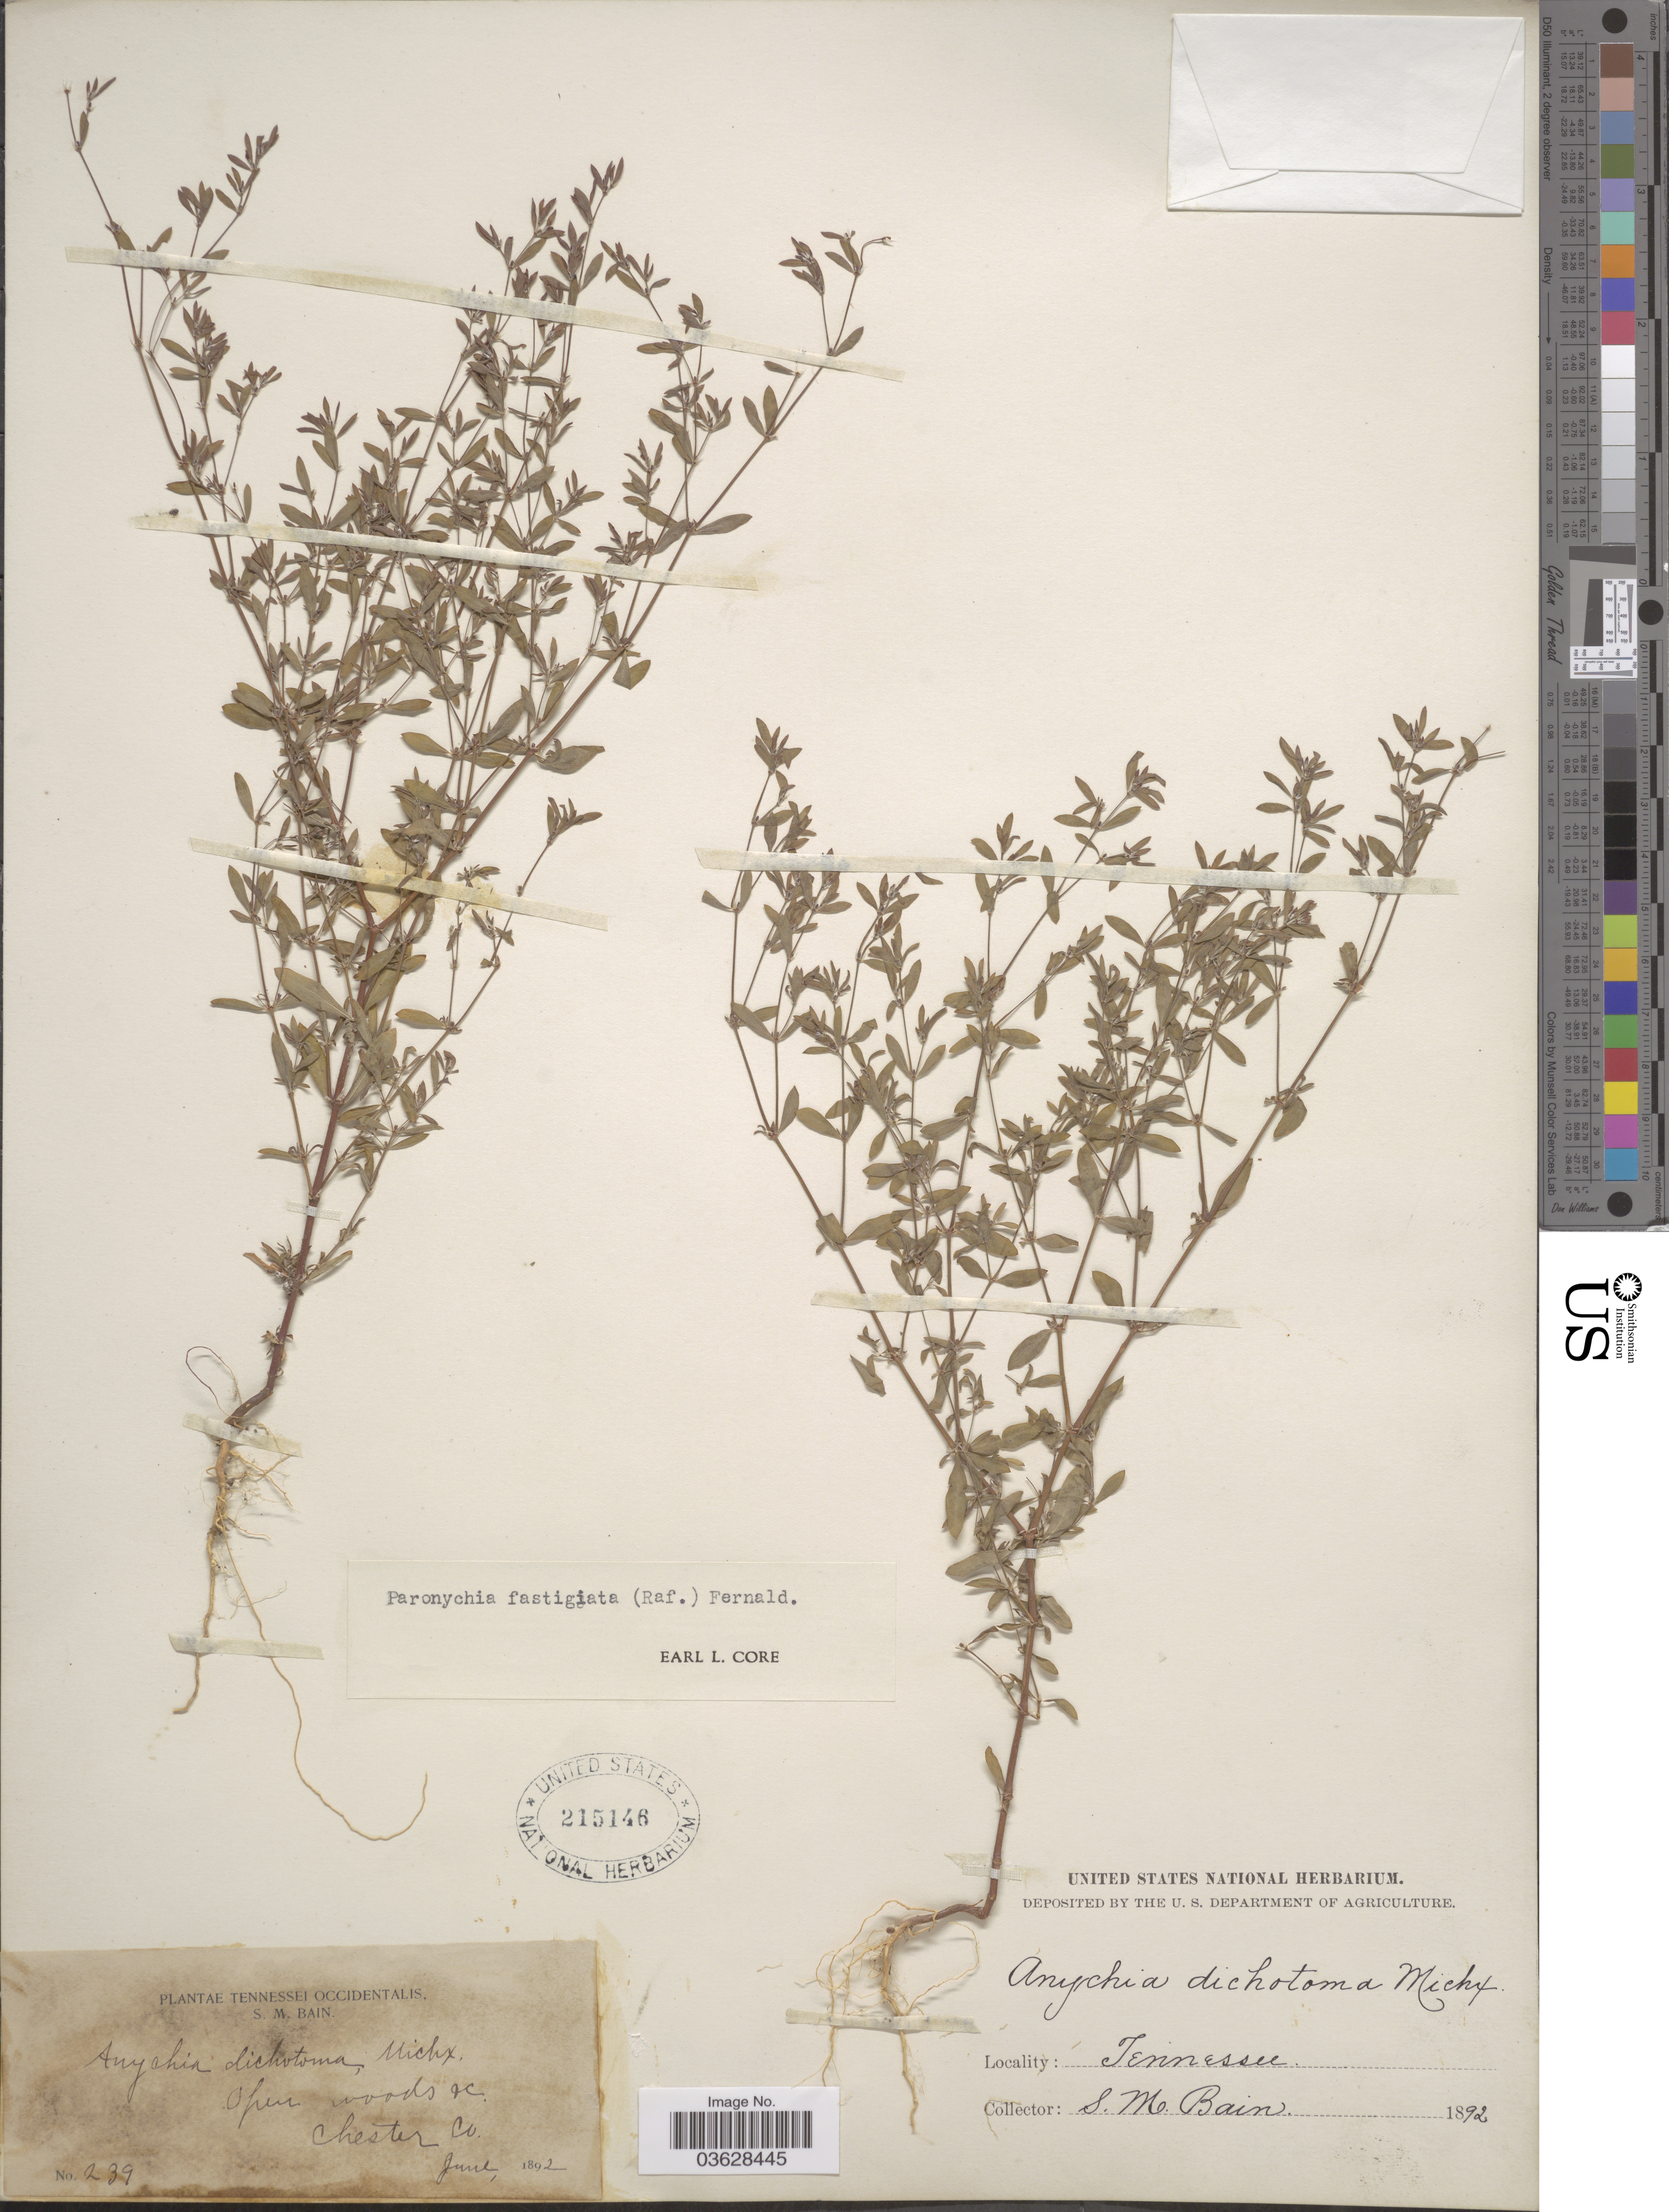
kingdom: Plantae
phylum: Tracheophyta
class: Magnoliopsida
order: Caryophyllales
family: Caryophyllaceae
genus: Paronychia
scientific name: Paronychia fastigiata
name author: (Raf.) Fernald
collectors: S. M. Bain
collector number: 239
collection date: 1892-06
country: United States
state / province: Tennessee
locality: Tennessei Occidentalis. Chester Co.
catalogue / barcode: US 215146